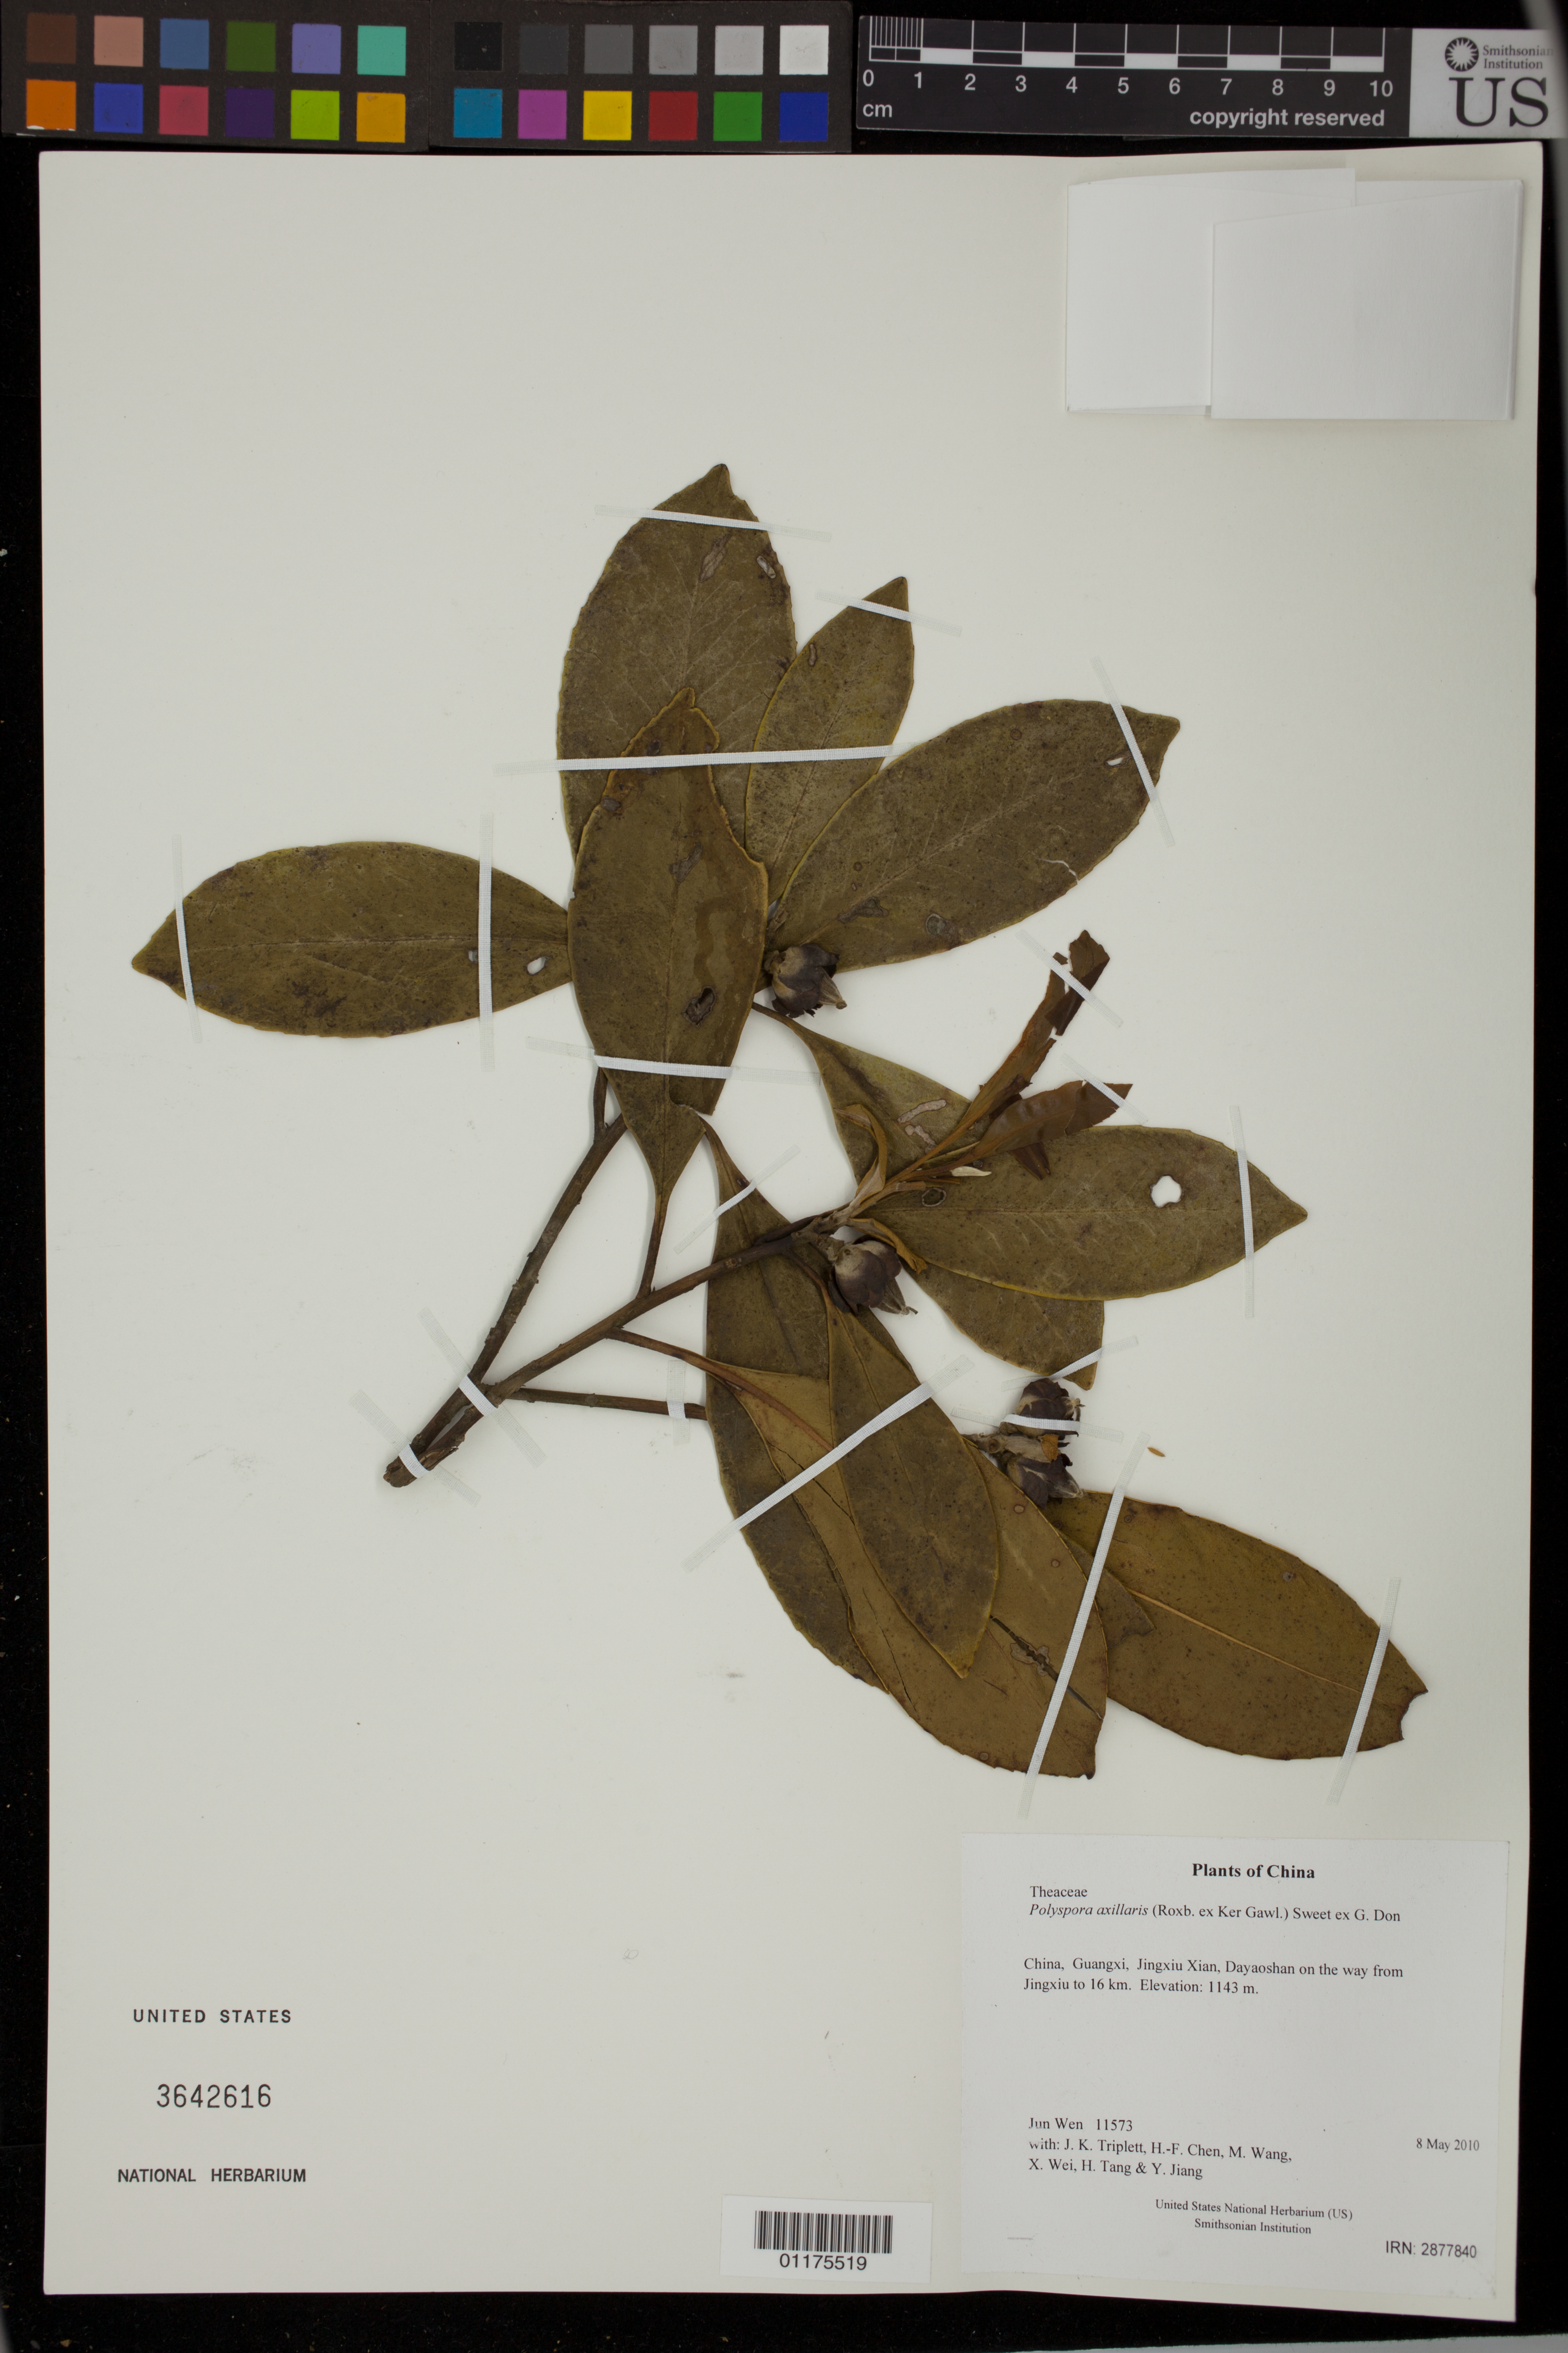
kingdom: Plantae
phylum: Tracheophyta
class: Magnoliopsida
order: Ericales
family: Theaceae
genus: Polyspora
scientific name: Polyspora axillaris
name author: (Roxb. ex Ker Gawl.) Sweet ex G. Don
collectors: J. Wen, J. K. Triplett, H.-F. Chen, M. Wang, X. Wei, H. Tang & Y. Jiang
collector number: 11573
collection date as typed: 8 May 2010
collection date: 2010-05-08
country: China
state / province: Guangxi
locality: Jingxiu Xian, Dayaoshan on the way from Jingxiu to 16 km.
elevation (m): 1143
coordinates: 24 09.660 N, 110 13.503 E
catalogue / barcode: US 3642616